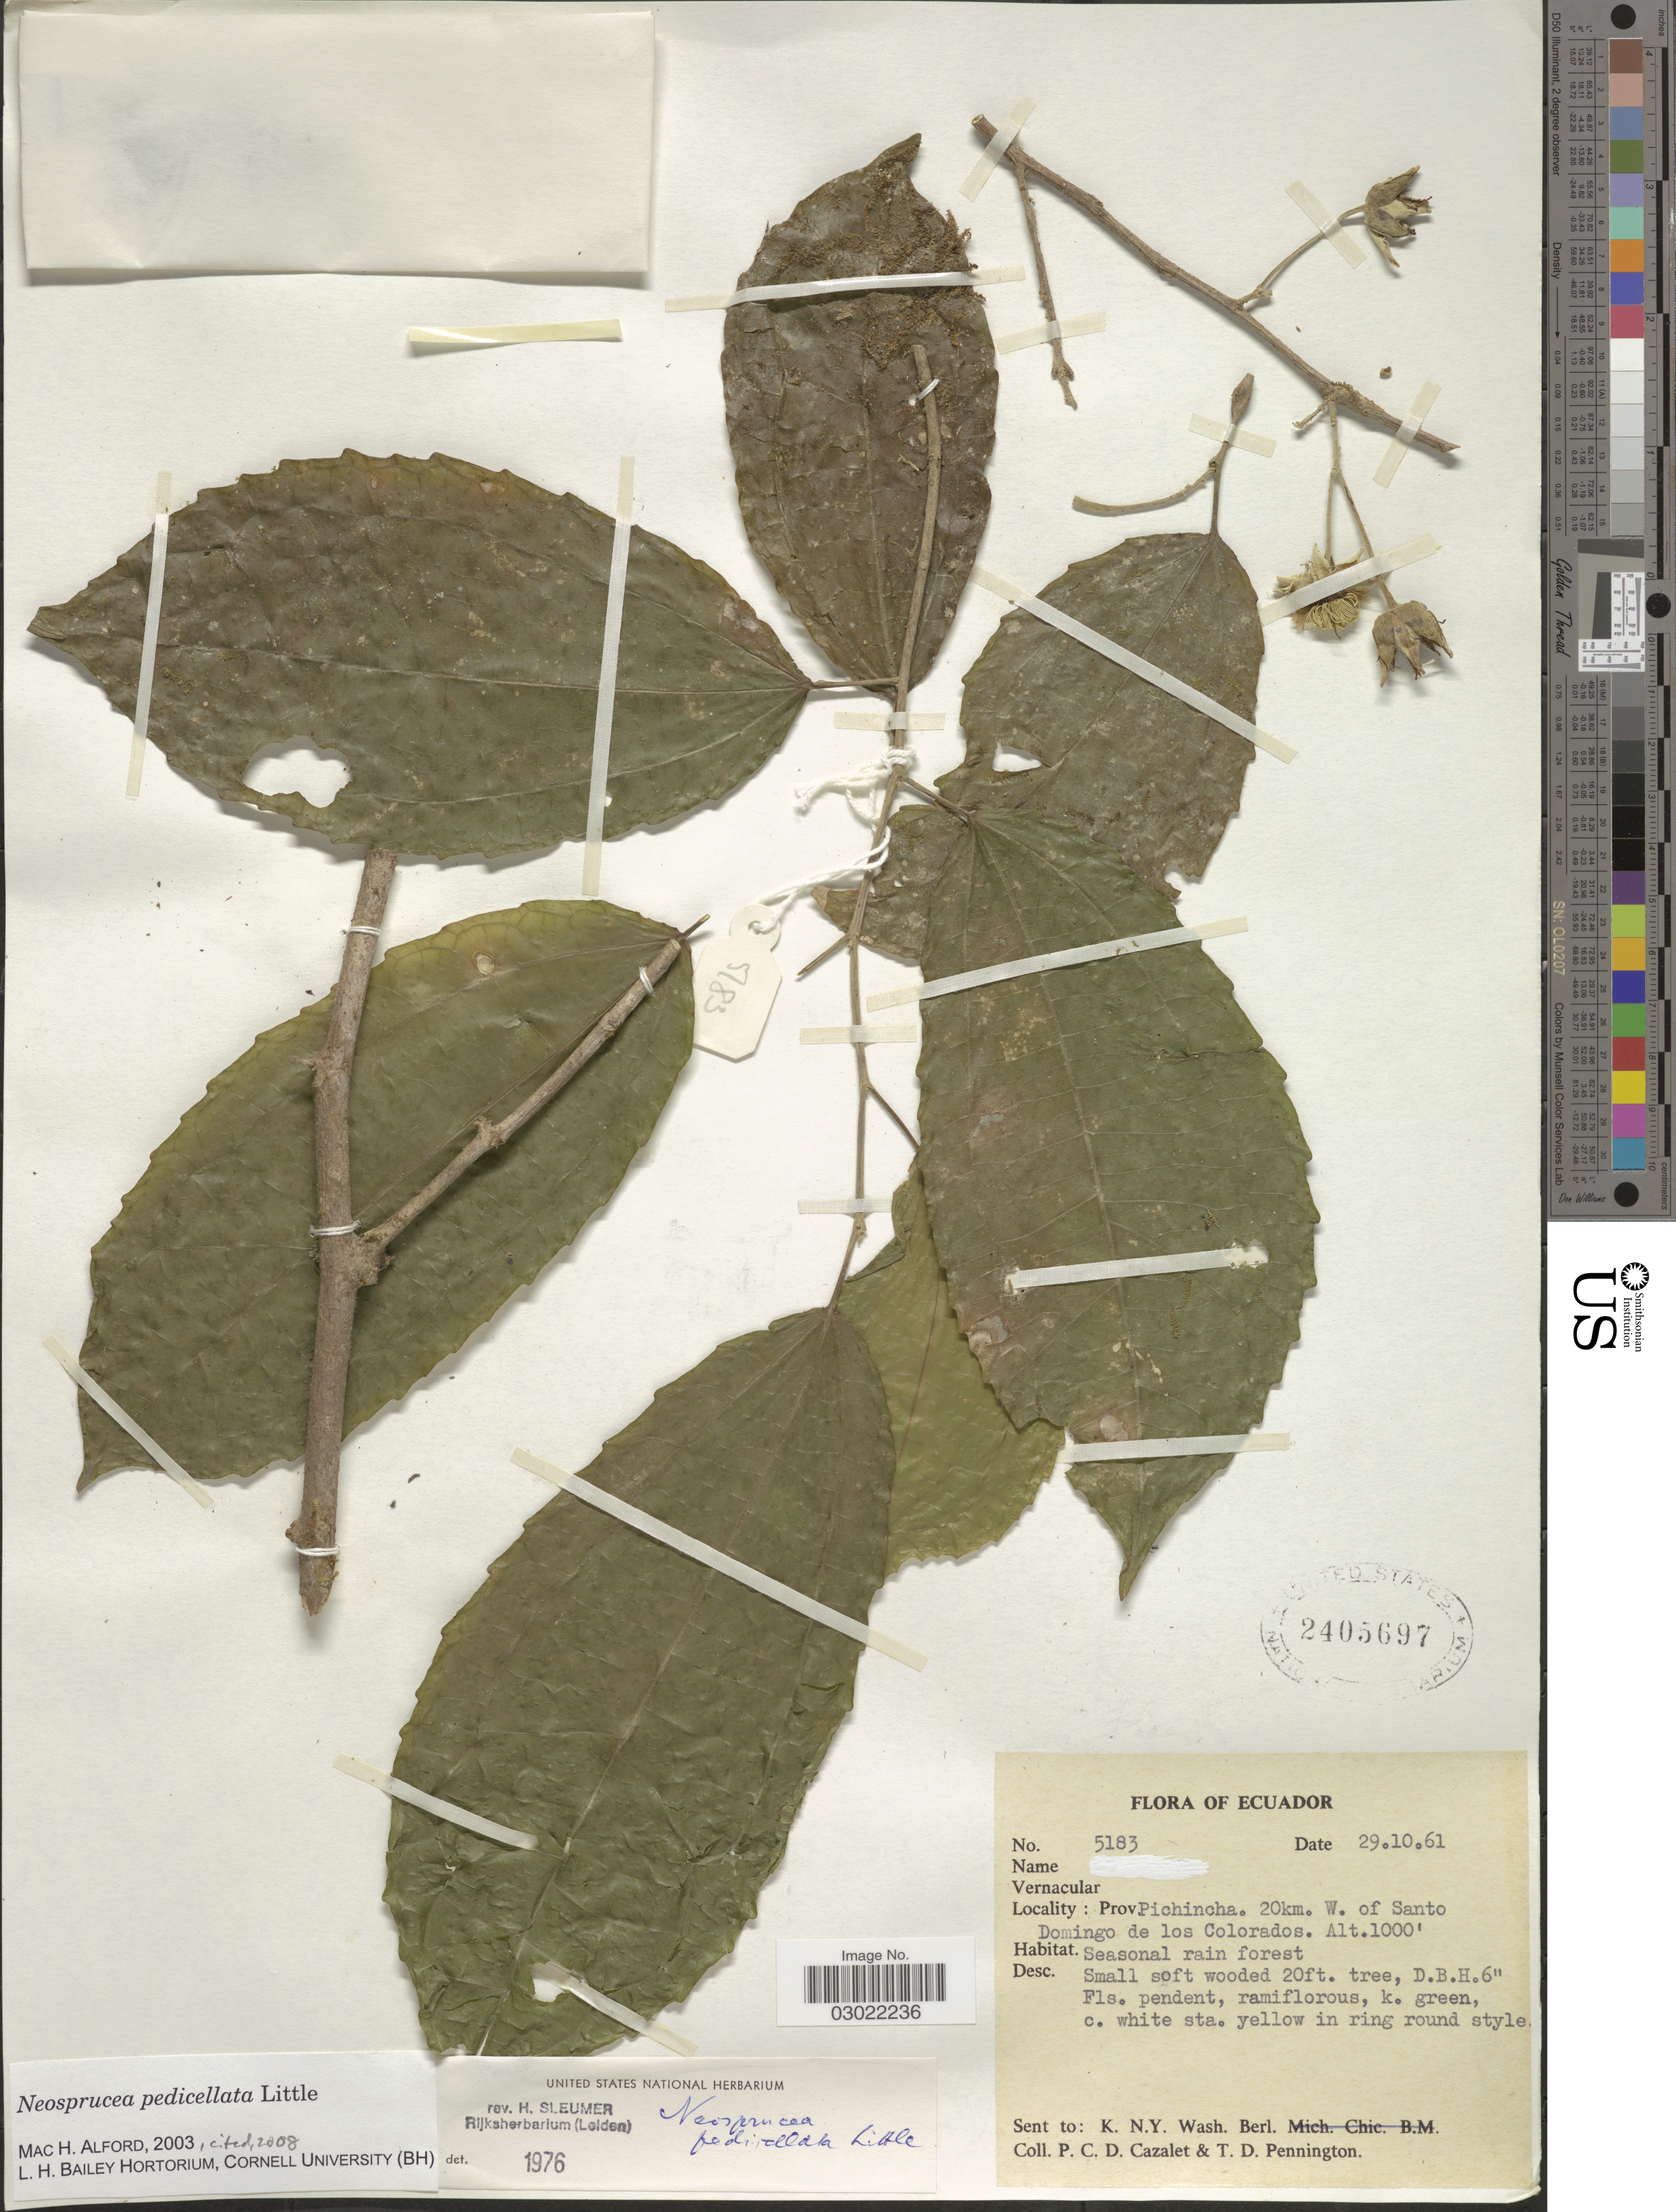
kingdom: Plantae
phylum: Tracheophyta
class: Magnoliopsida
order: Malpighiales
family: Salicaceae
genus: Neosprucea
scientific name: Neosprucea pedicellata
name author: Little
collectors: P. C. D. Cazalet & T. D. Pennington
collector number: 5183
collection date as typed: Transcribed d/m/y: 29/10/61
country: Ecuador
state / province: Pichincha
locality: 20km. W. of Santo Domingo de los Colorados.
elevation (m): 305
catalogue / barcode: US 2405697